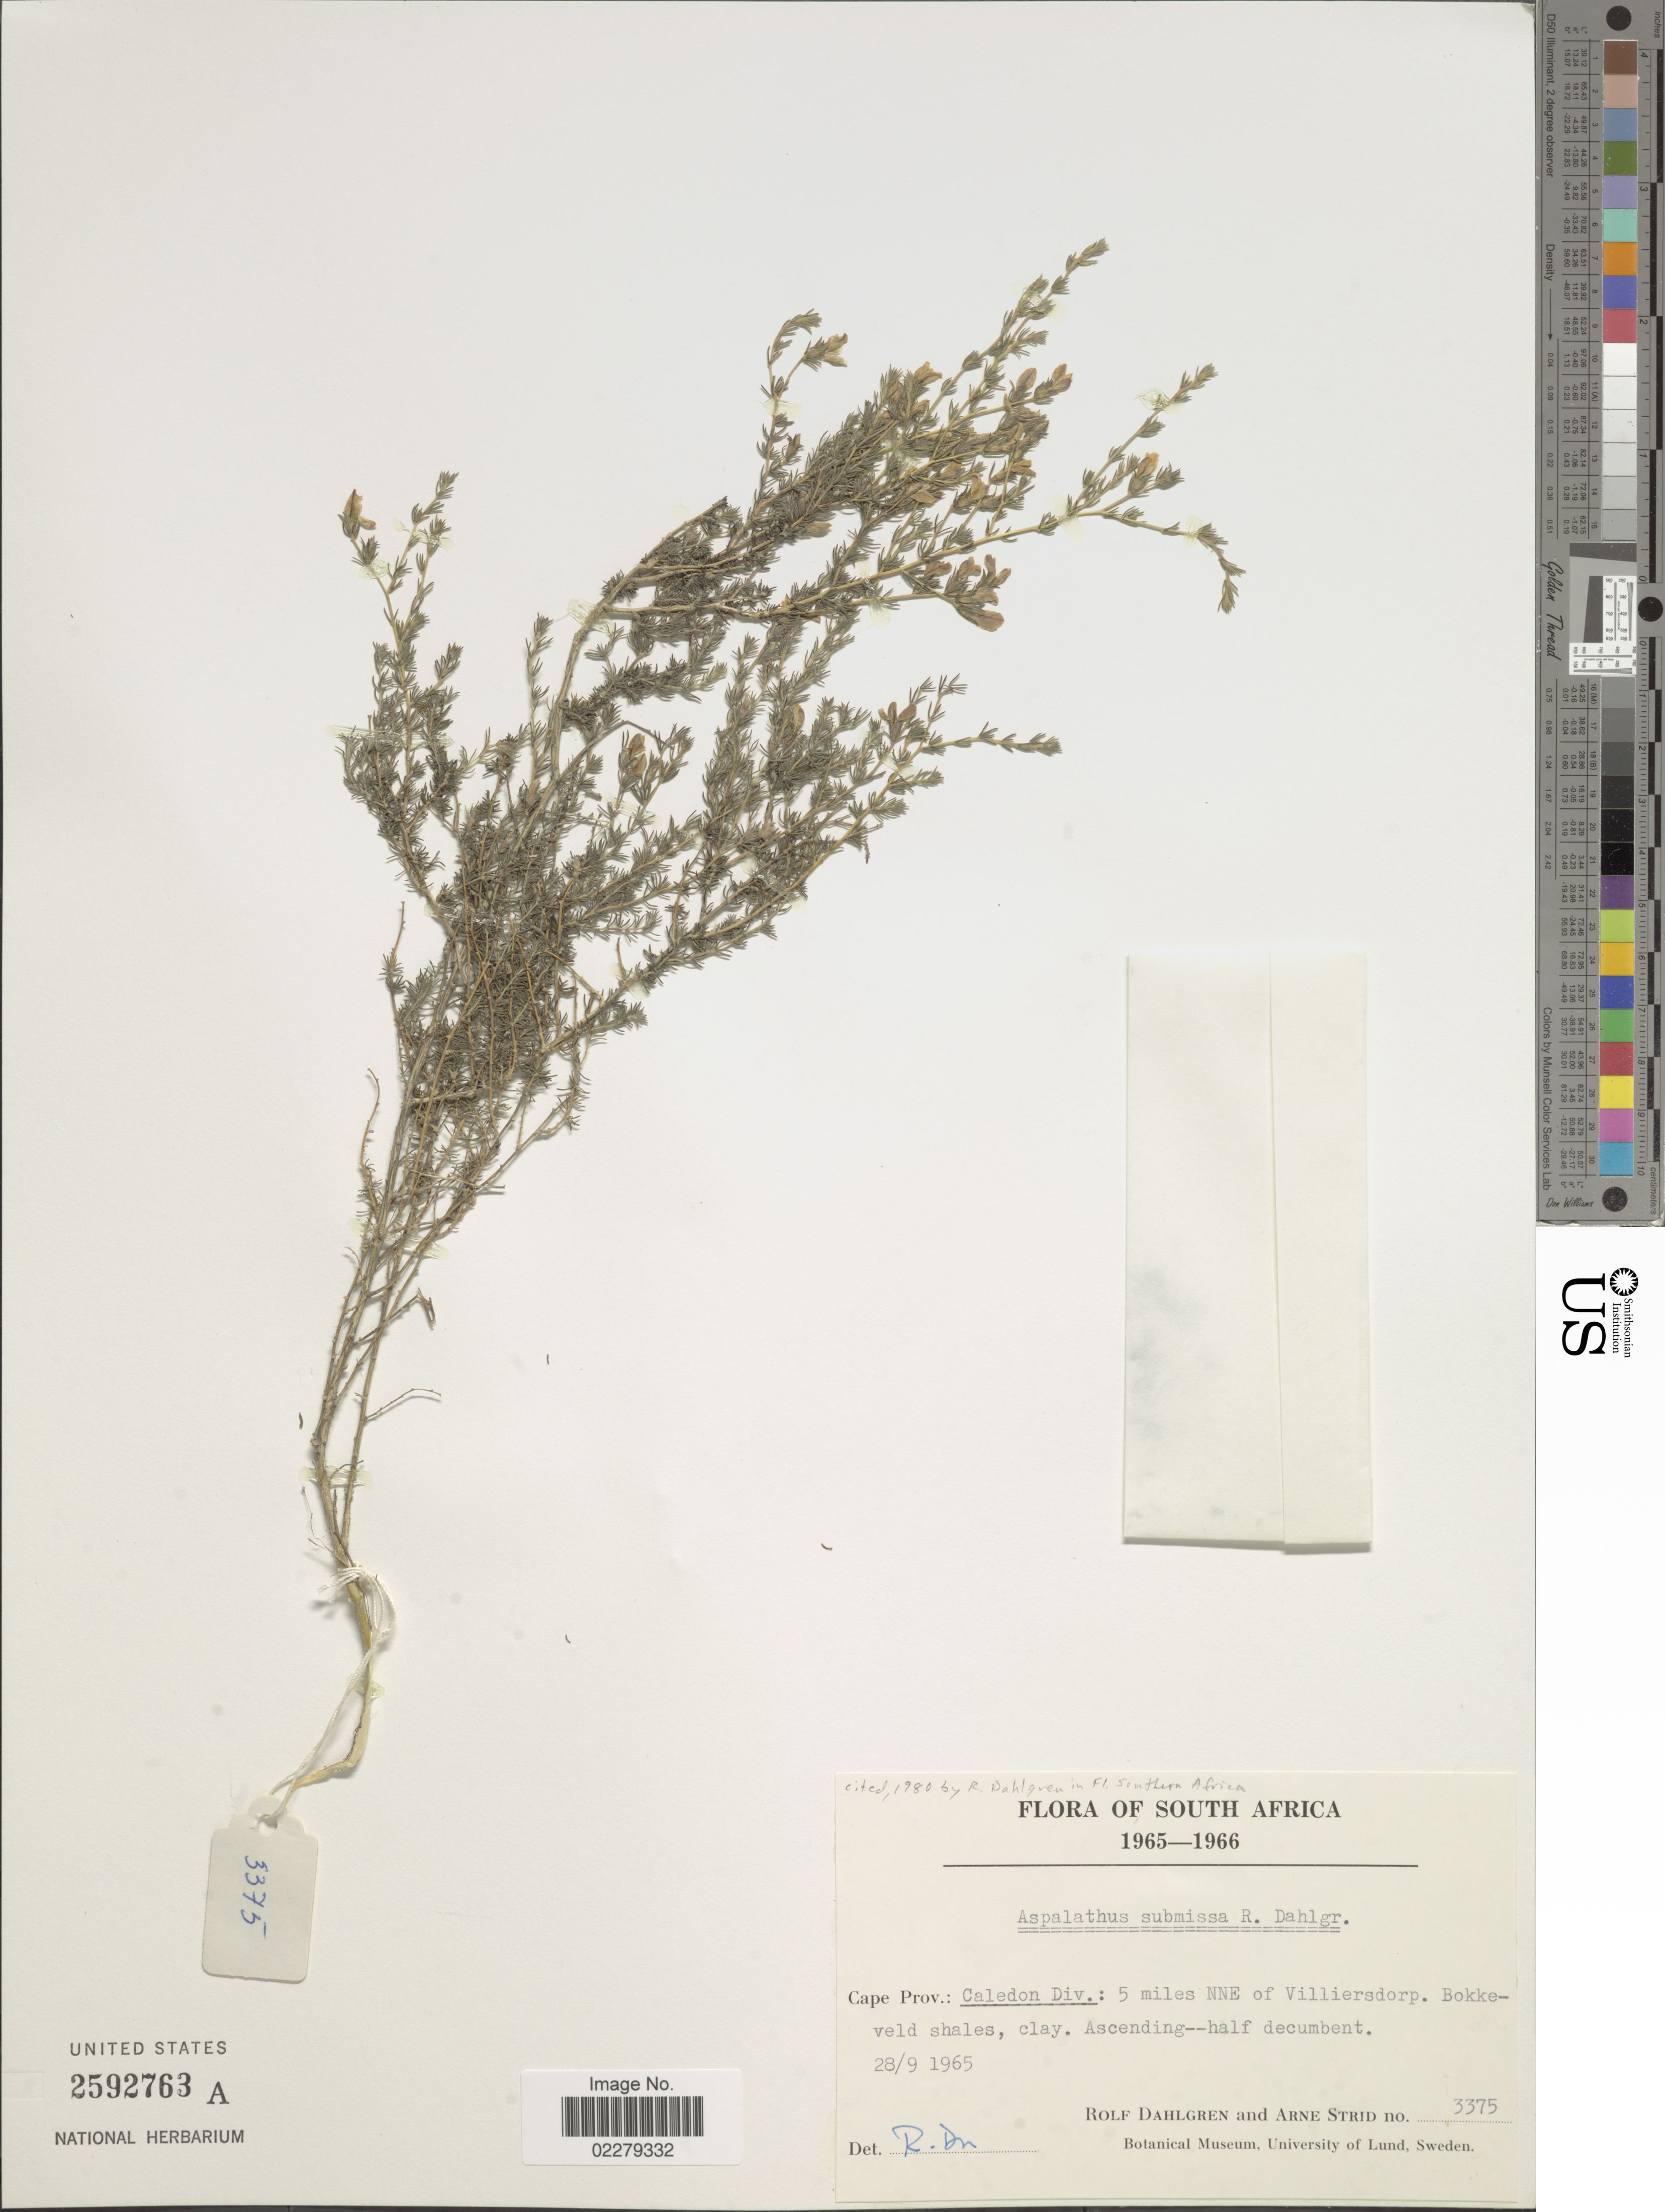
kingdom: Plantae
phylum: Tracheophyta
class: Magnoliopsida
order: Fabales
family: Fabaceae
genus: Aspalathus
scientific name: Aspalathus submissa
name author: R. Dahlgren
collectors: R. Dahlgren & A. Strid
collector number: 3375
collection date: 1965-09-28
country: South Africa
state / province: Western Cape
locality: Caledon Div.: 5 miles NNE of Villiersdorp. Bokkeveld shales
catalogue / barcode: US 2592763A